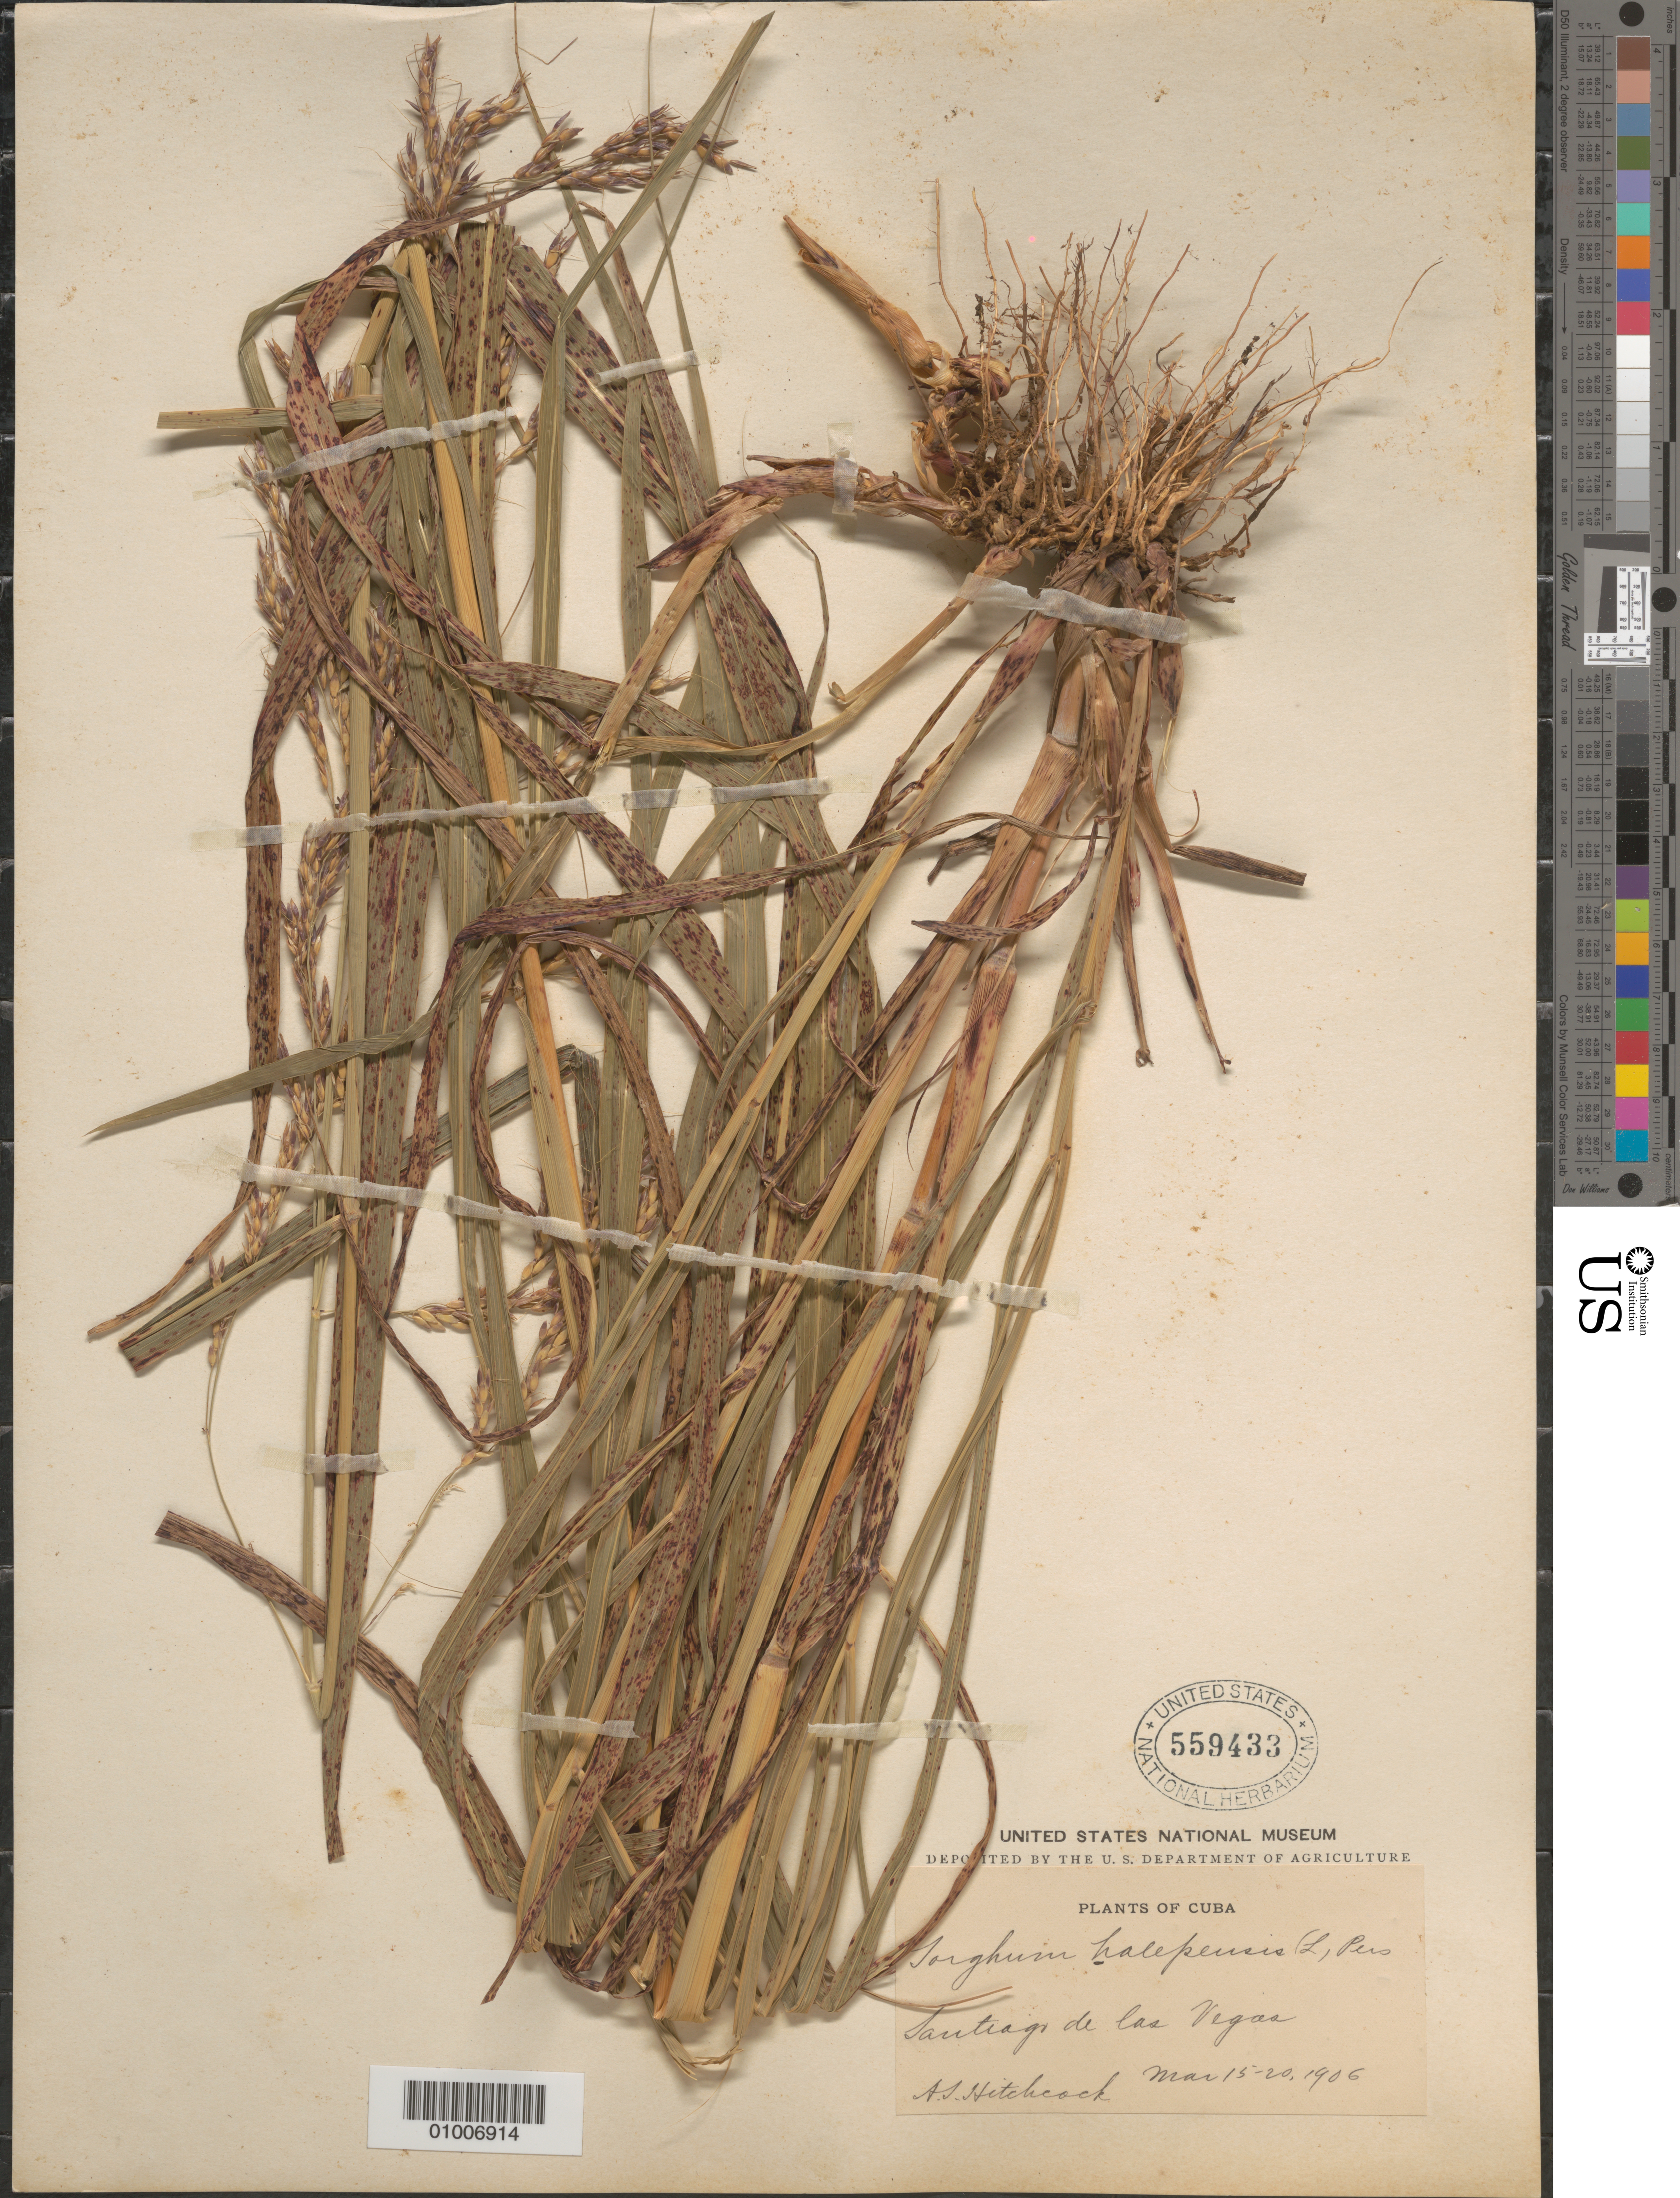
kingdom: Plantae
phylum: Tracheophyta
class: Liliopsida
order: Poales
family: Poaceae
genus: Sorghum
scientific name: Sorghum halepense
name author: (L.) Pers.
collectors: A. S. Hitchcock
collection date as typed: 15 Mar 1906 to 20 Mar 1906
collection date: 1906-03-15/1906-03-20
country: Cuba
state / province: La Habana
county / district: Municipio Boyeros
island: Cuba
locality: Santiago de las Vegas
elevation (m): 97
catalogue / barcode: US 559433